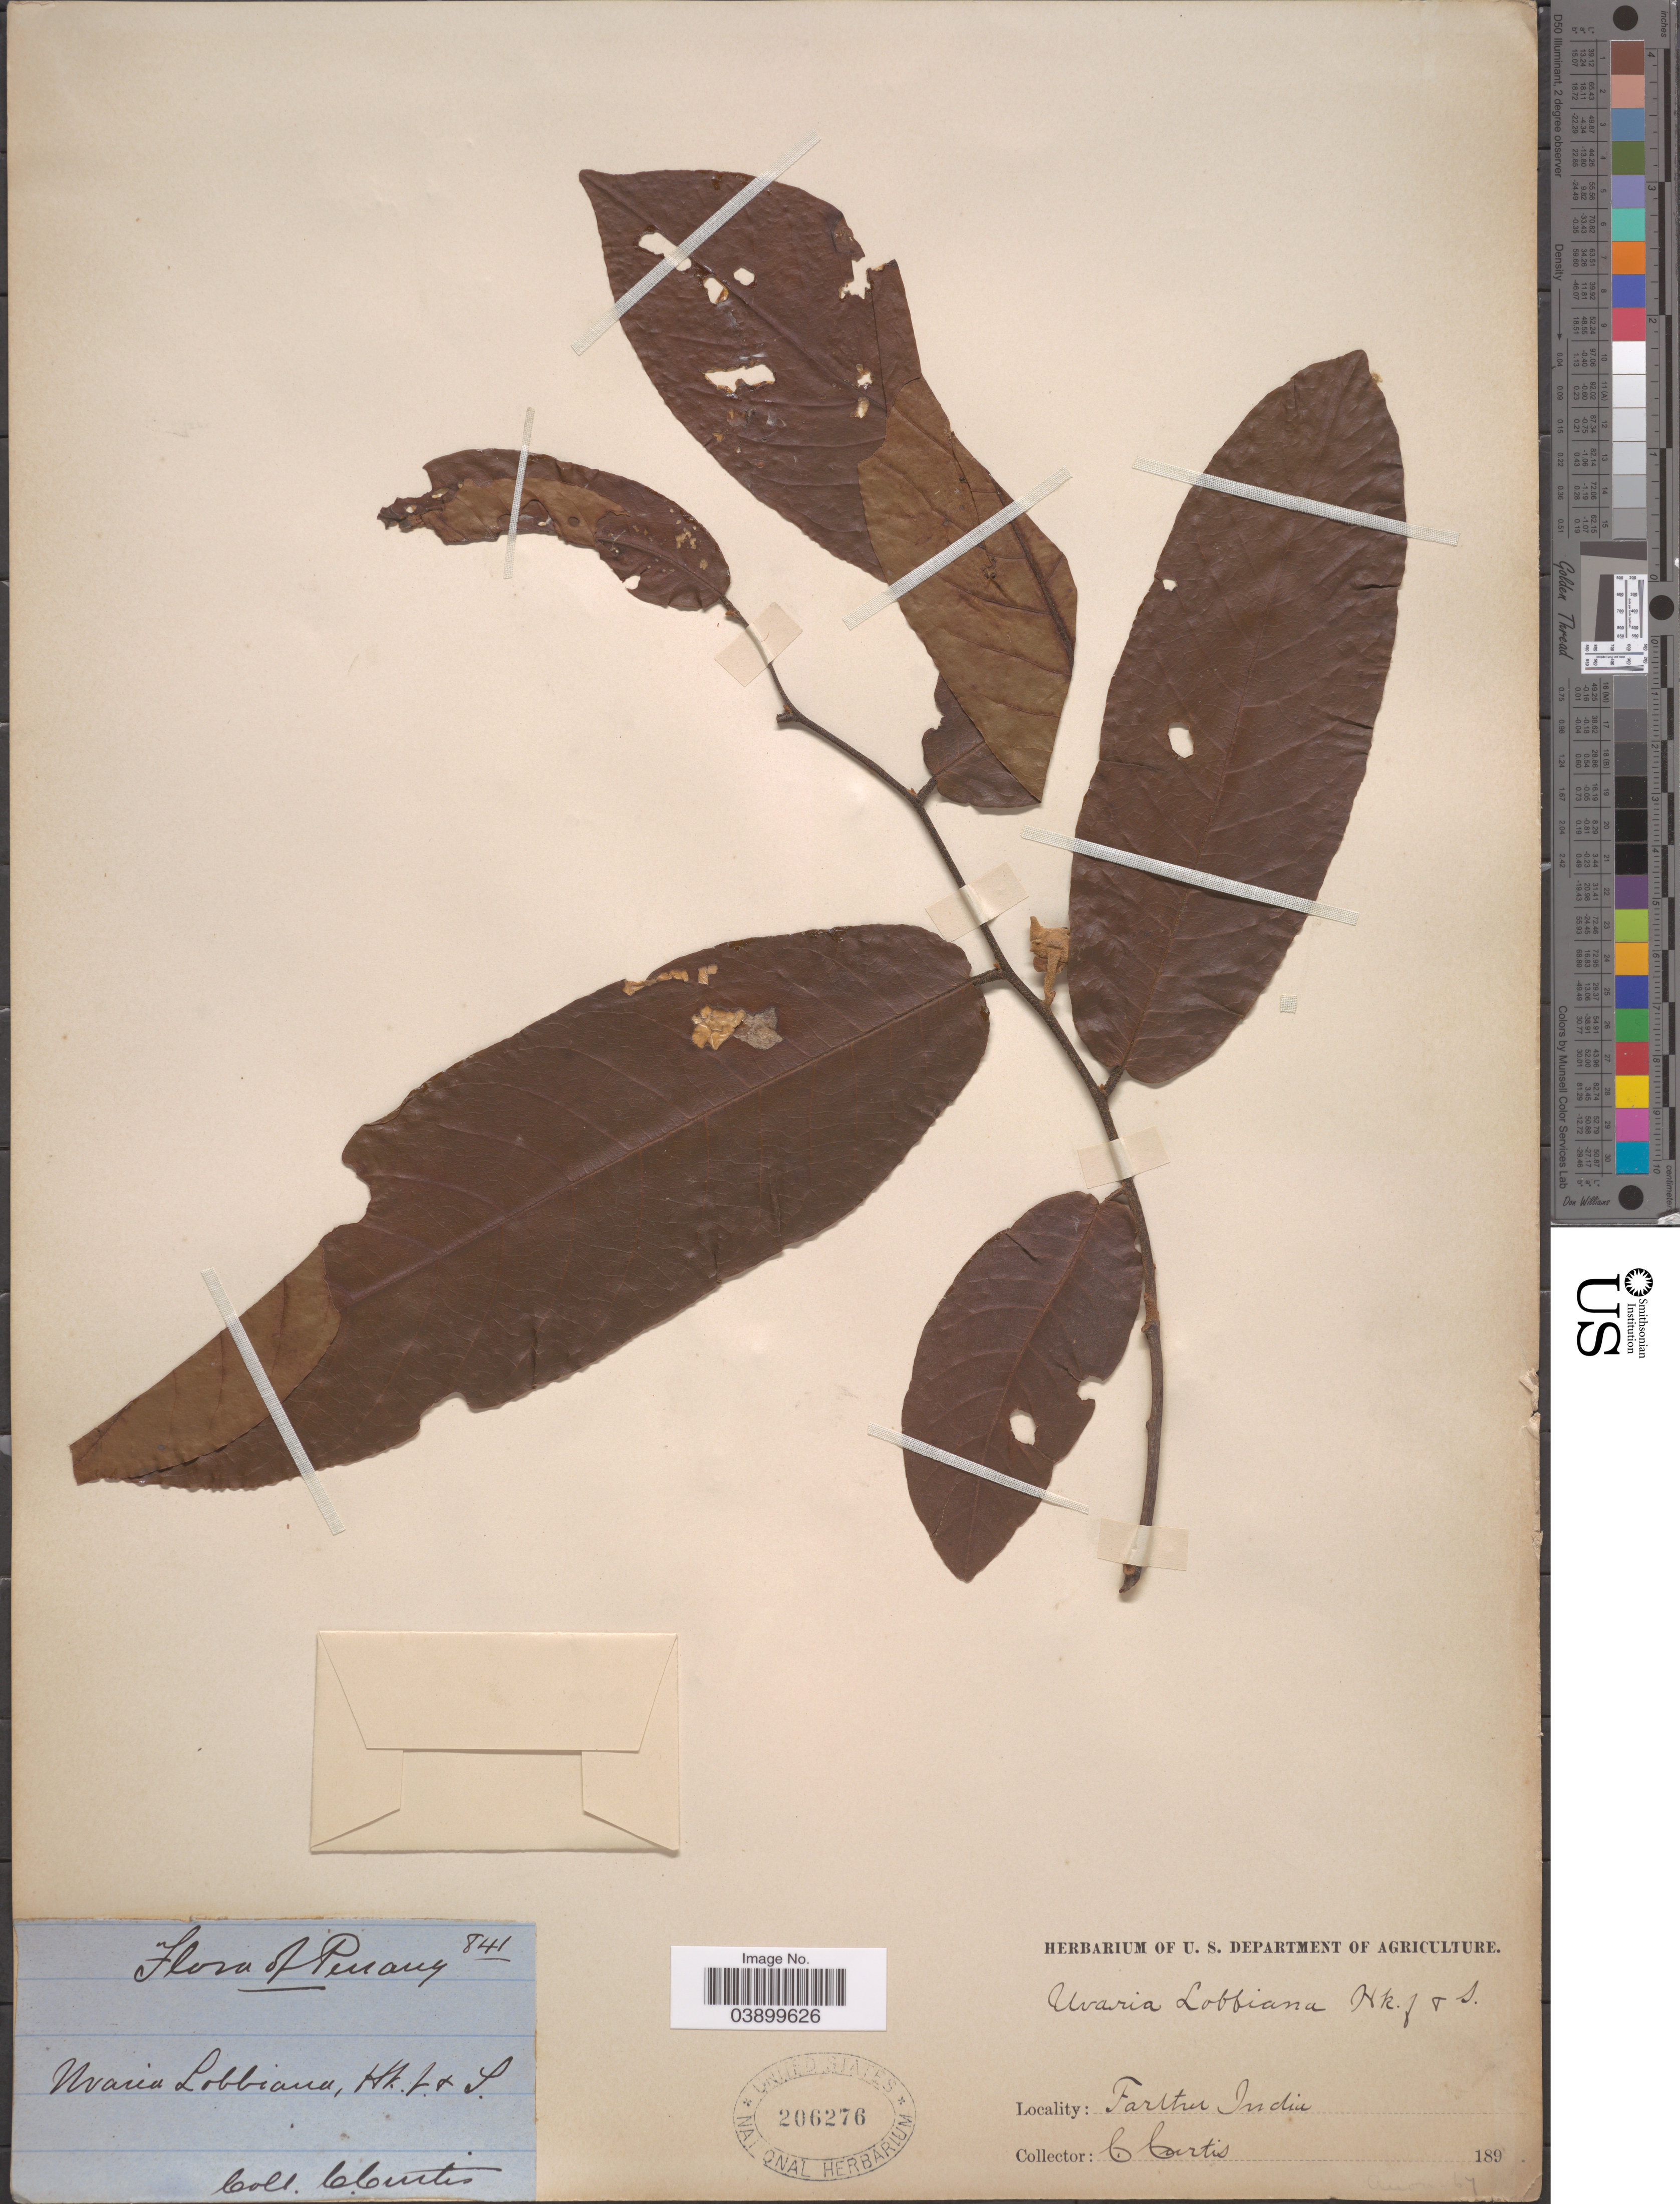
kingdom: Plantae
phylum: Tracheophyta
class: Magnoliopsida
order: Magnoliales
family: Annonaceae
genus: Uvaria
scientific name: Uvaria lobbiana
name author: Hook. f. & Thomson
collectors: C. Curtis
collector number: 841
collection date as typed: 189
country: Malaysia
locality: Penang. Farther India.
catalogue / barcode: US 206276